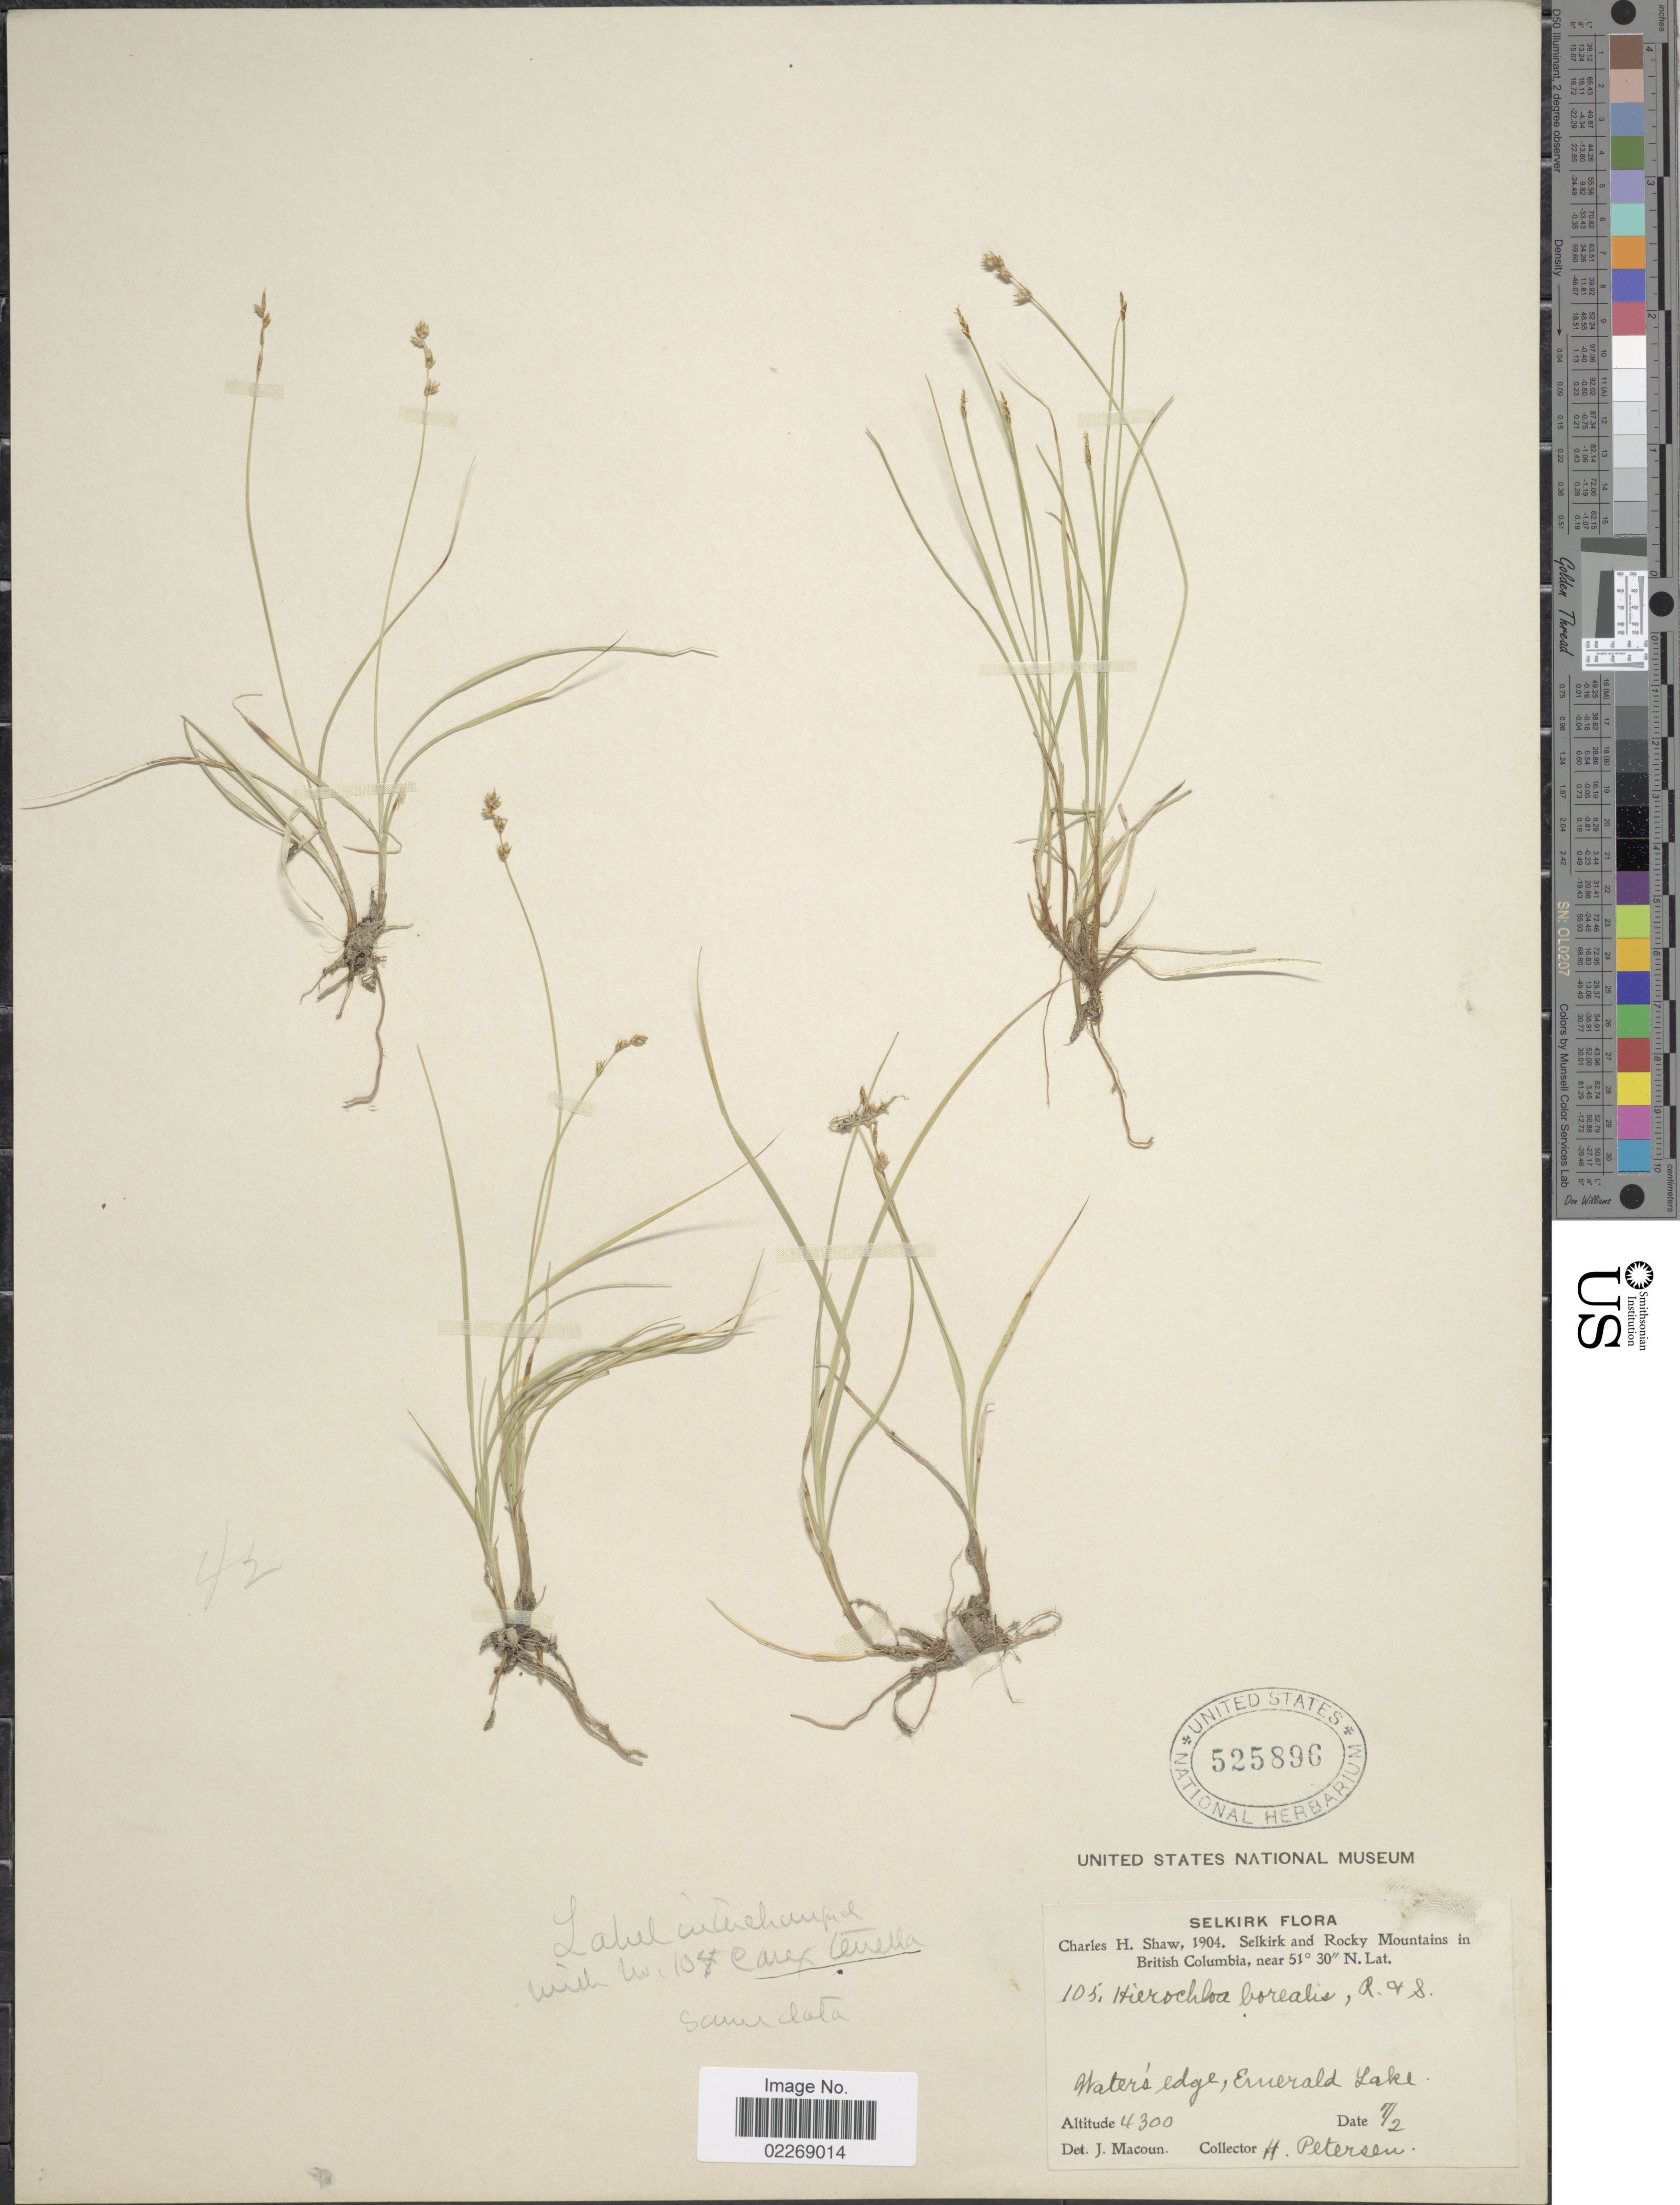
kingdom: Plantae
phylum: Tracheophyta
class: Liliopsida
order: Poales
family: Cyperaceae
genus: Carex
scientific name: Carex disperma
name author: Dewey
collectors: H. Petersen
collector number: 105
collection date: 1904-02-07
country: Canada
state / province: British Columbia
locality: Selkirk and Rocky Mountains in British Columbia, Water's edge, Emerald Lake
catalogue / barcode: US 525896